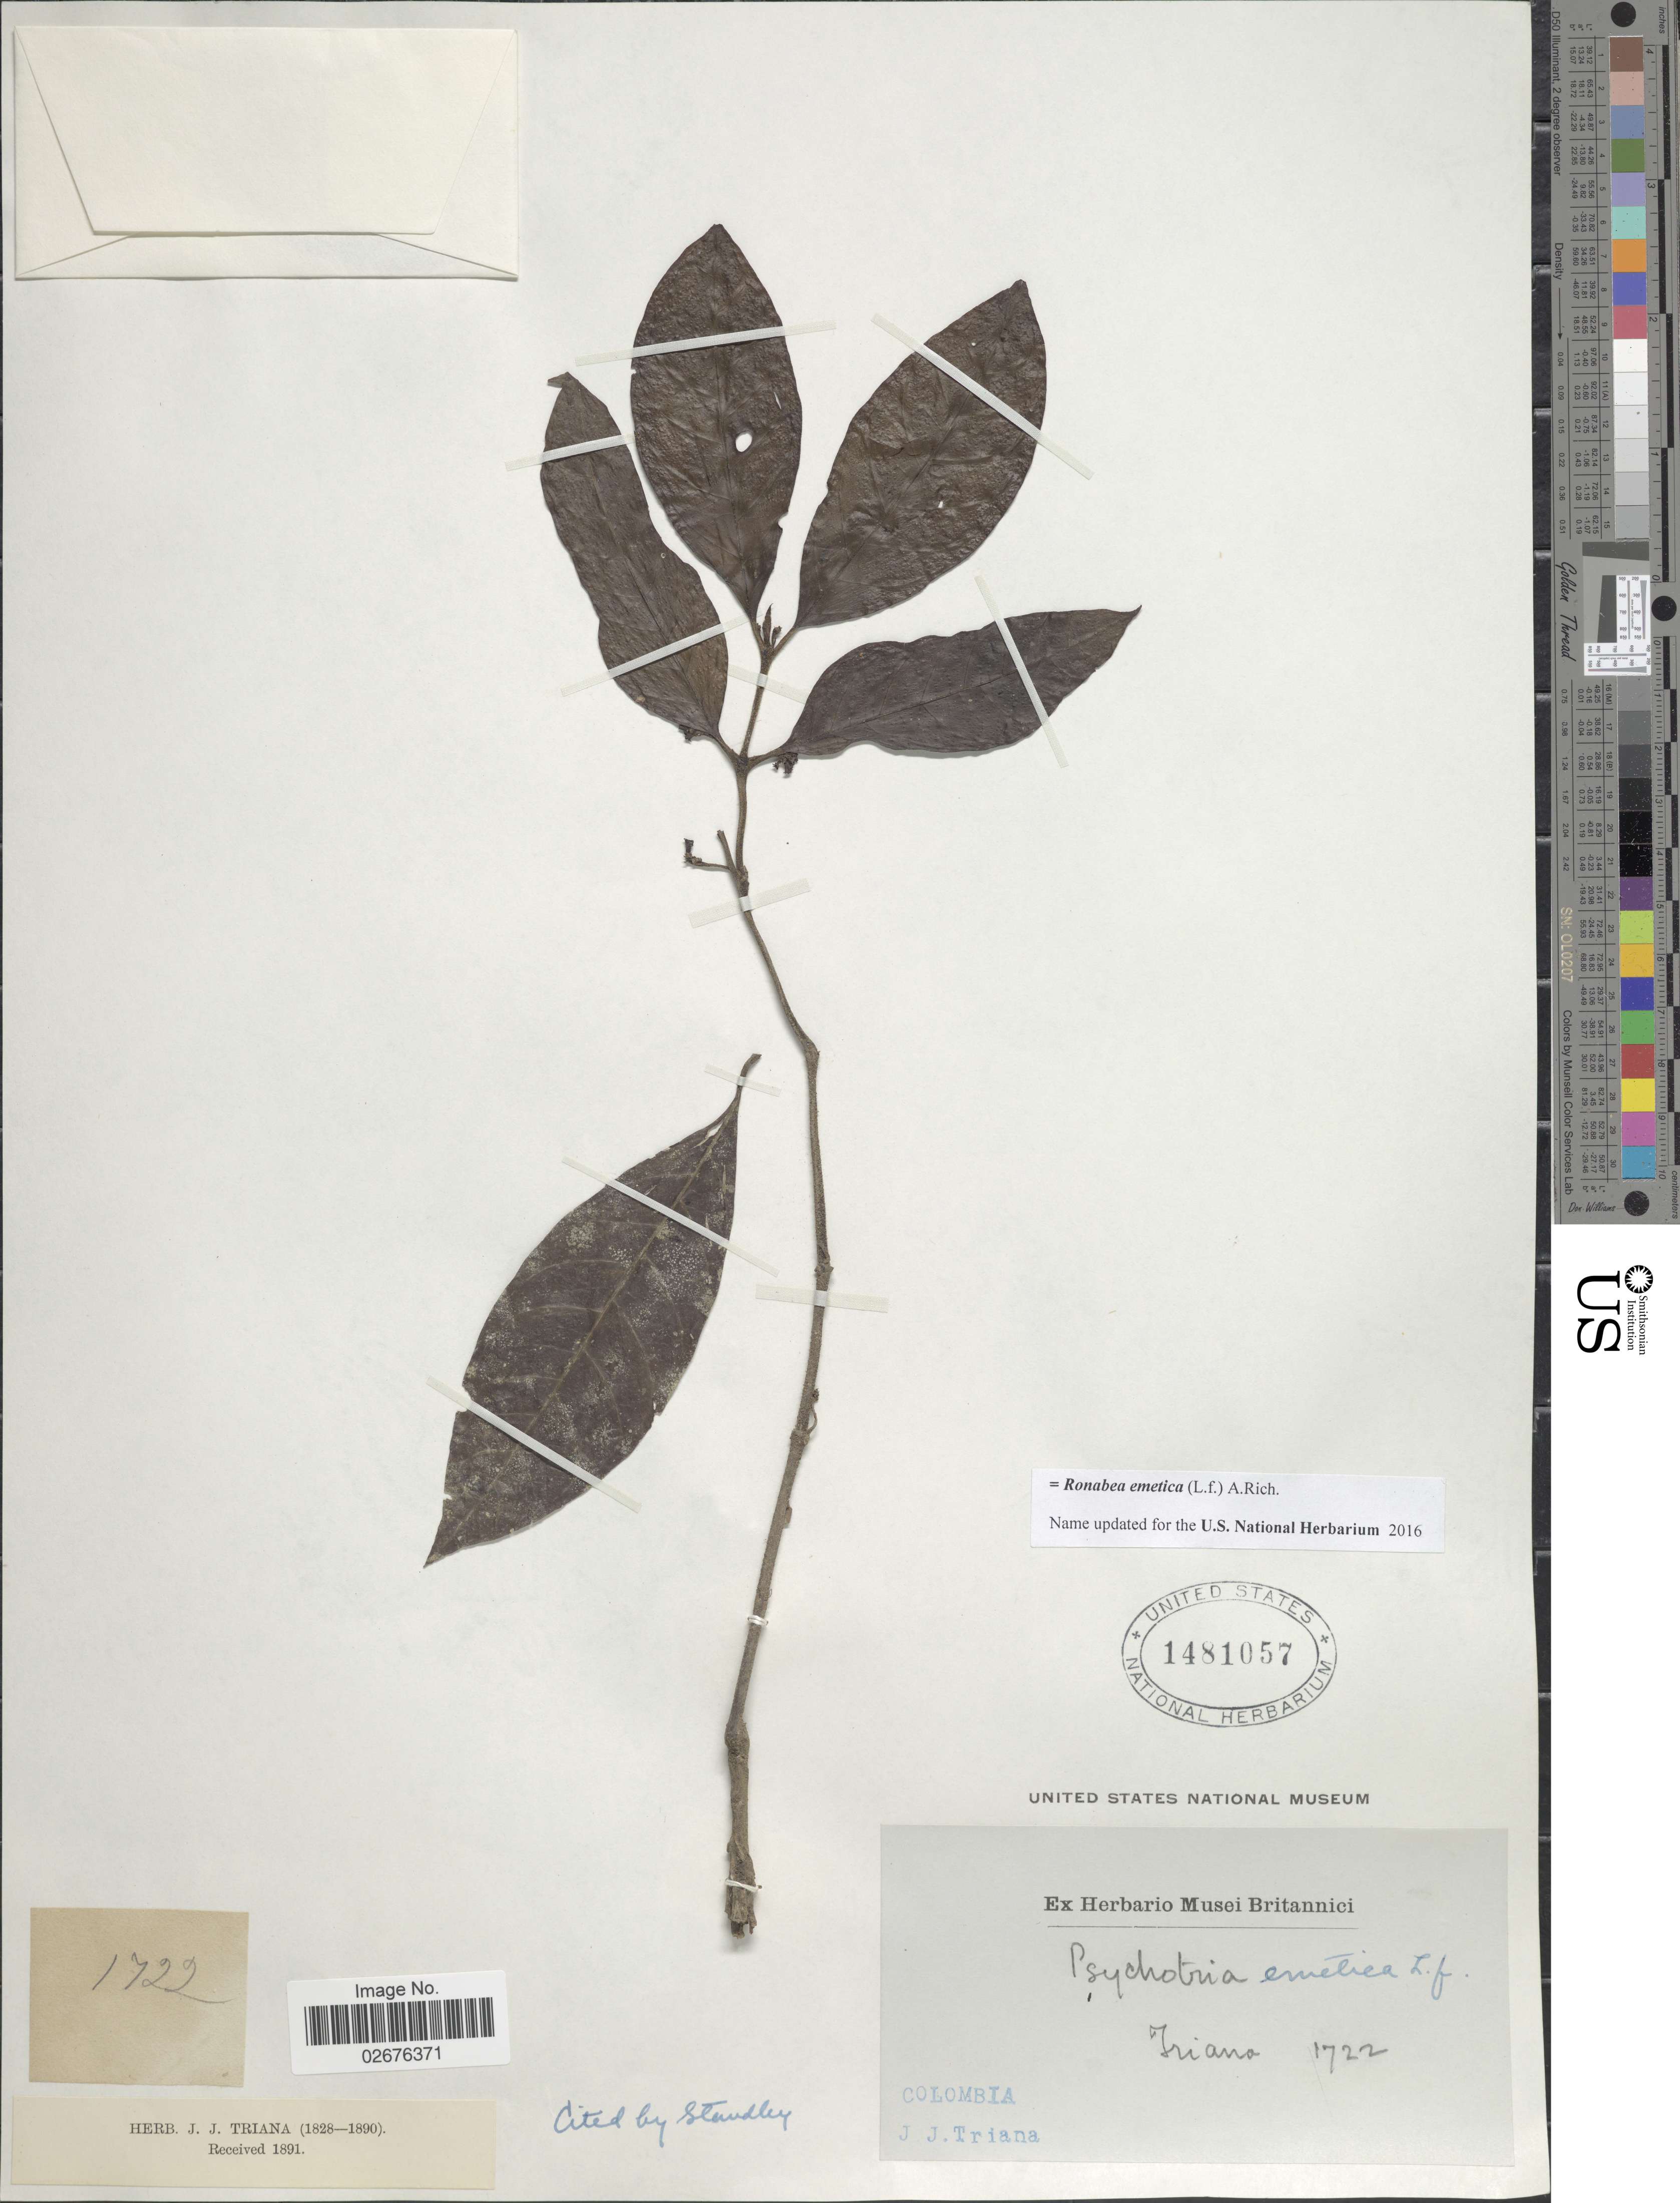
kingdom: Plantae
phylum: Tracheophyta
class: Magnoliopsida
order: Gentianales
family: Rubiaceae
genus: Ronabea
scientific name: Ronabea emetica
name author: (L. f.) A. Rich.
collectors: J. J. Triana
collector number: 1722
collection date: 1828/1890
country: Colombia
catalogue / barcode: US 1481057